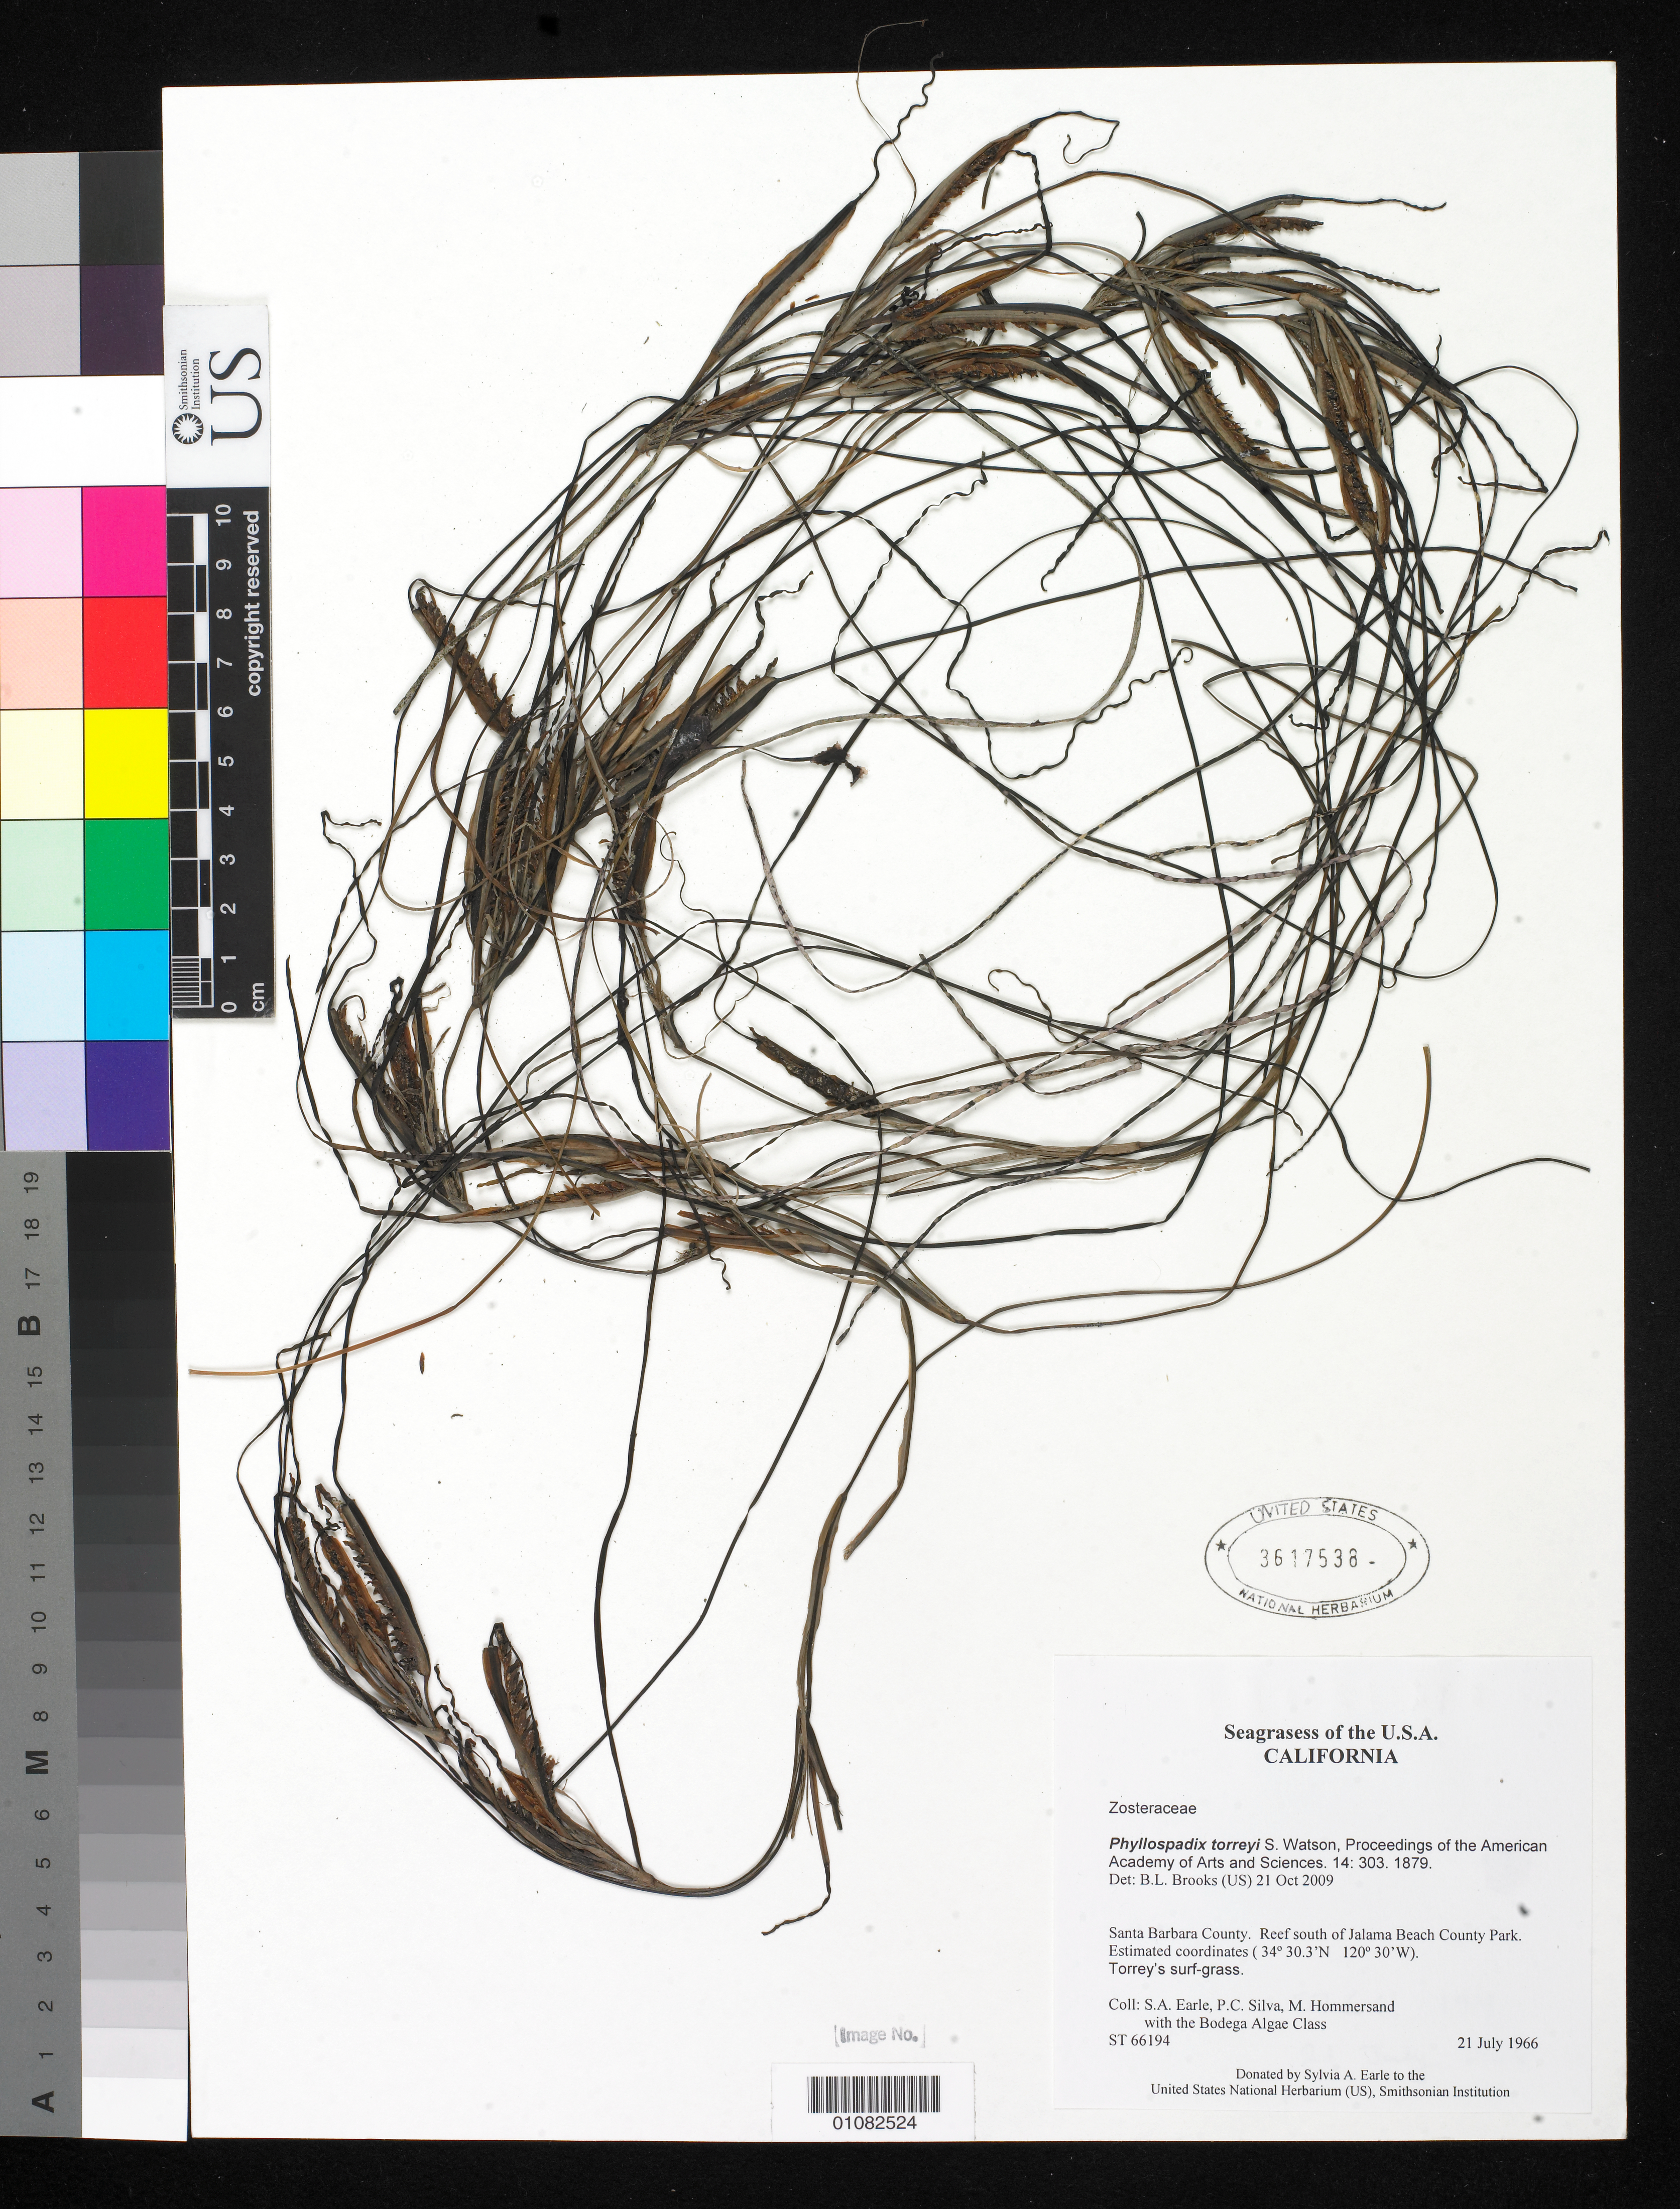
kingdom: Plantae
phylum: Tracheophyta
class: Liliopsida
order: Alismatales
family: Zosteraceae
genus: Phyllospadix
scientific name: Phyllospadix torreyi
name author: S. Watson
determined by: Brooks, B. L., (BOT), Smithsonian Institution - National Museum of Natural History (UNITED STATES)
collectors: S. A. Earle, P. C. Silva, M. H. Hommersand & Bodega Algae Class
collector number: ST66194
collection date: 1966-07-21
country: United States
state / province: California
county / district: Santa Barbara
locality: reef south of Jalama Beach County Park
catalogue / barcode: US 3617538